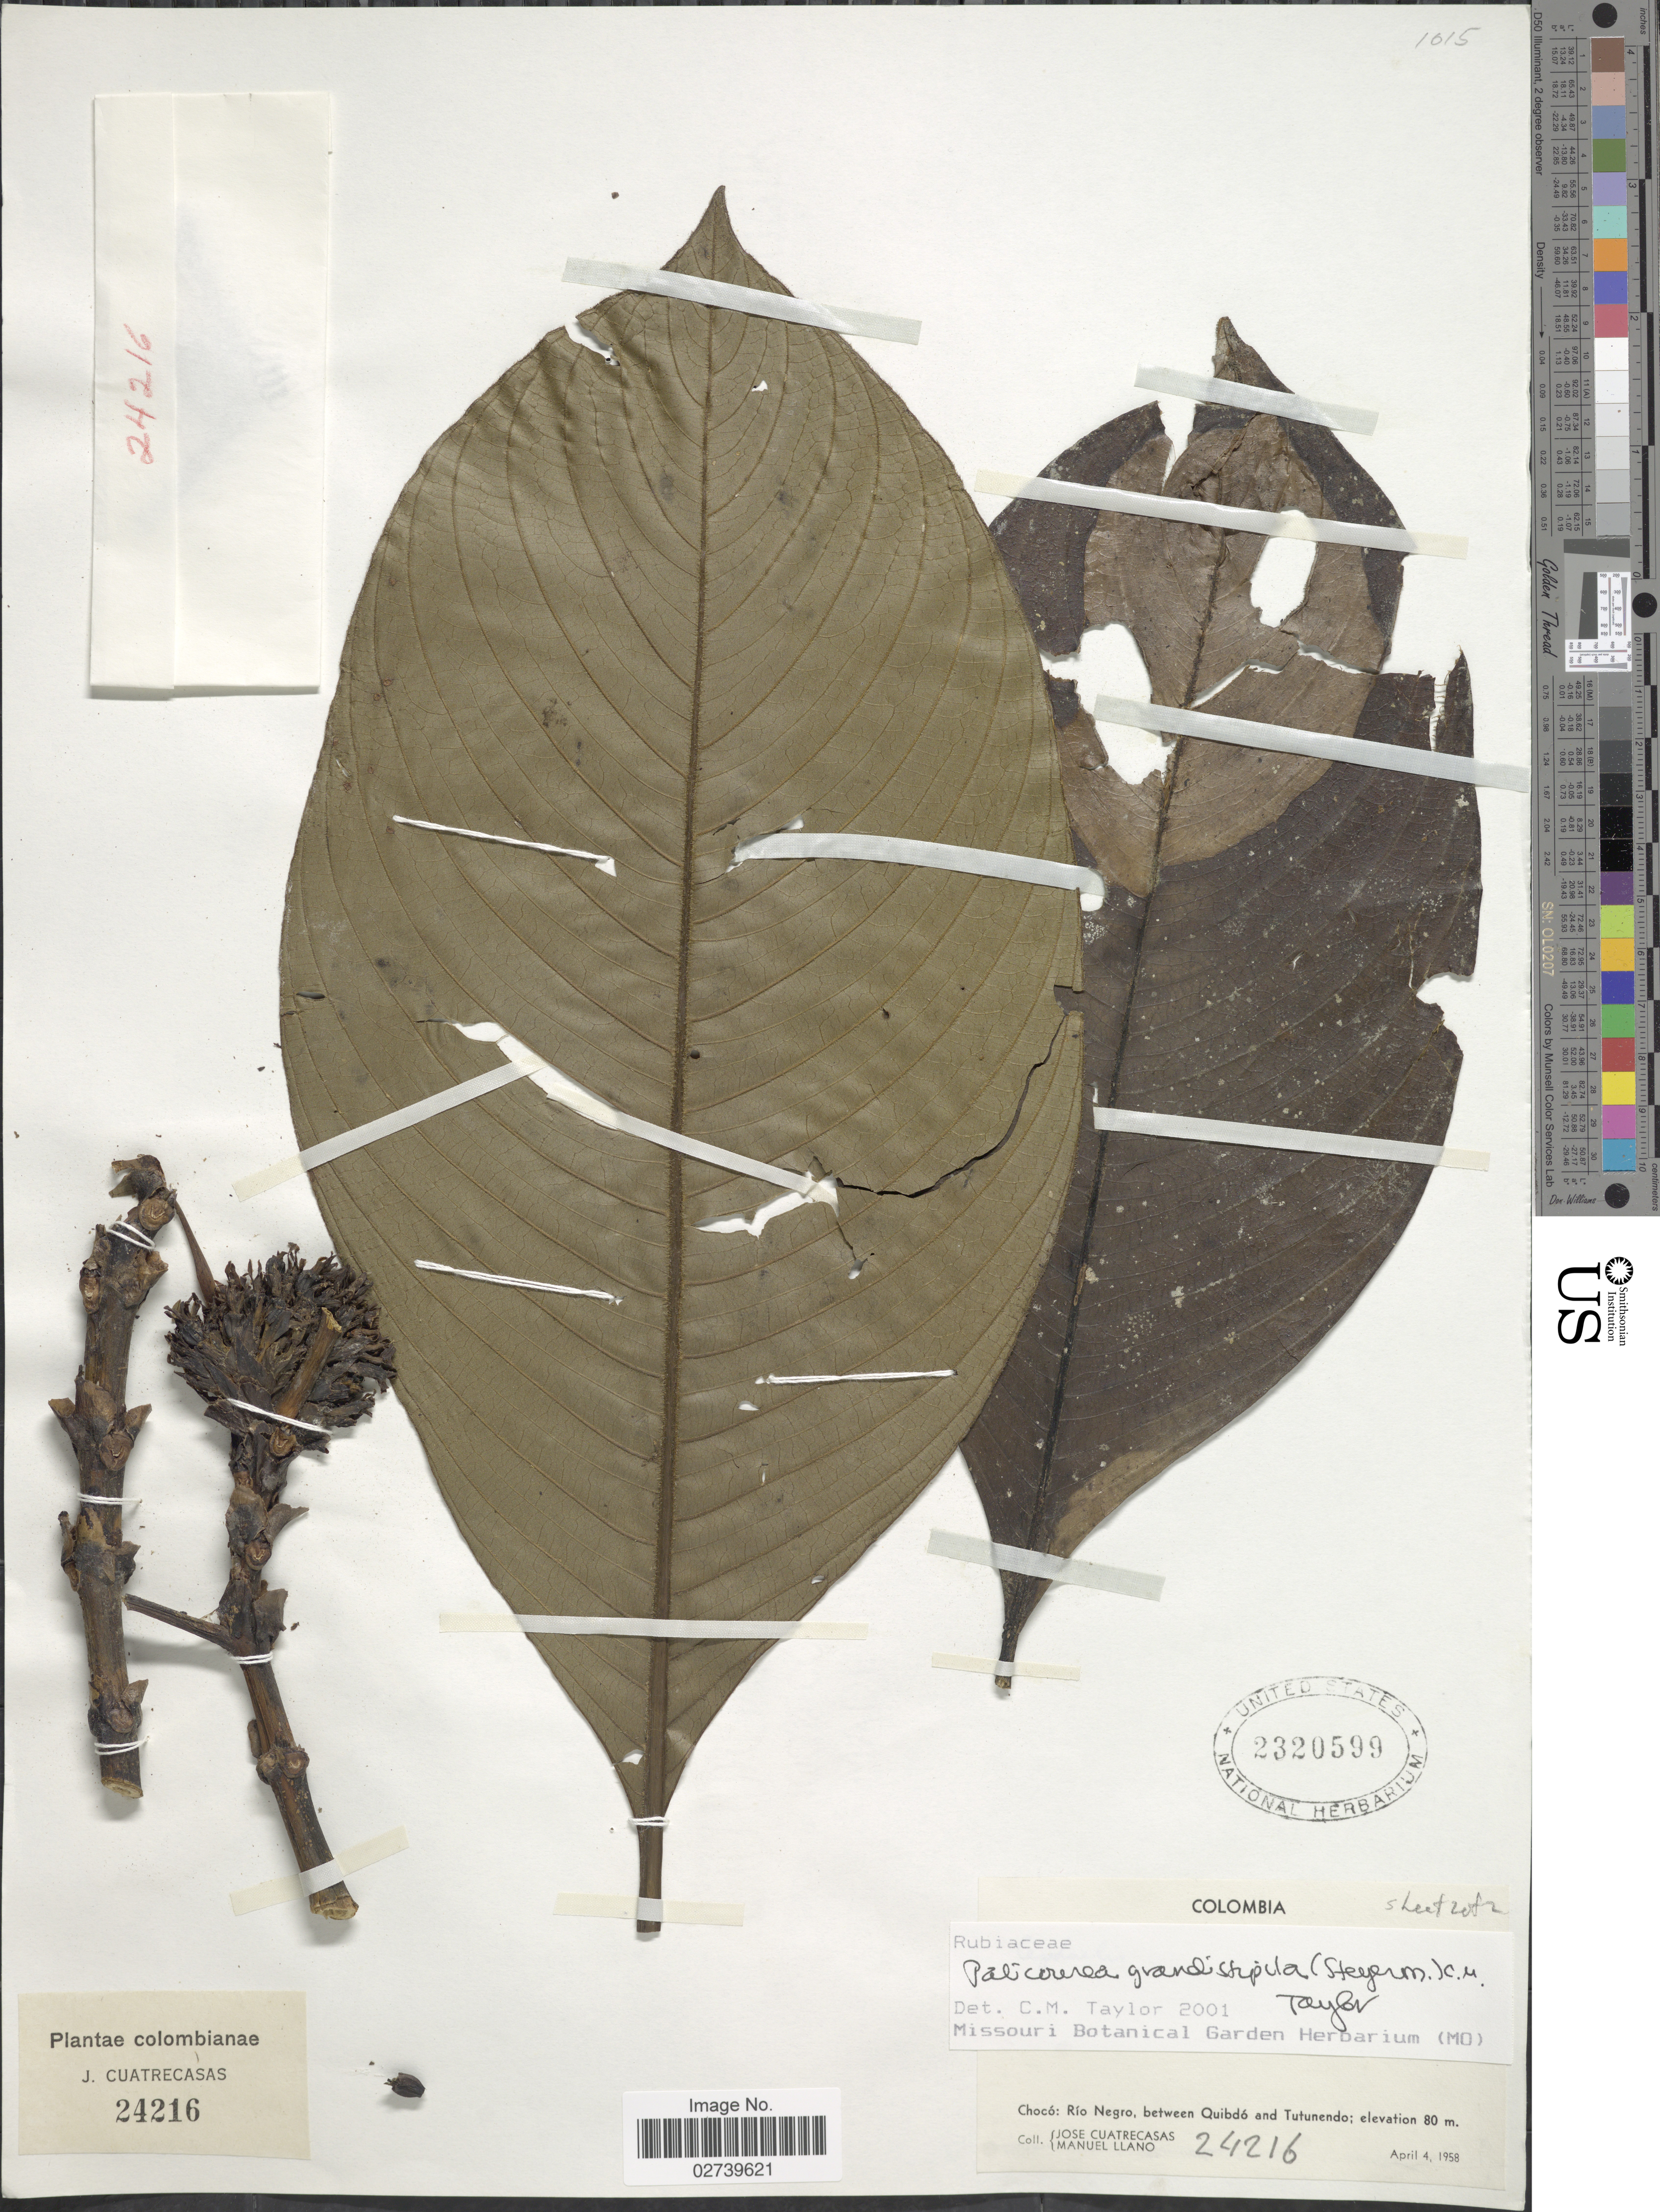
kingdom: Plantae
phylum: Tracheophyta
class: Magnoliopsida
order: Gentianales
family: Rubiaceae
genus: Palicourea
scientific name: Palicourea grandistipula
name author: (Standl. ex Steyerm.) C.M. Taylor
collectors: J. Cuatrecasas & M. Llano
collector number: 24216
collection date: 1958-04-04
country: Colombia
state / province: Chocó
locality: Rio Negro, between Quibdo and Tutunendo, colombianae.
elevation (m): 80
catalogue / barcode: US 2320599